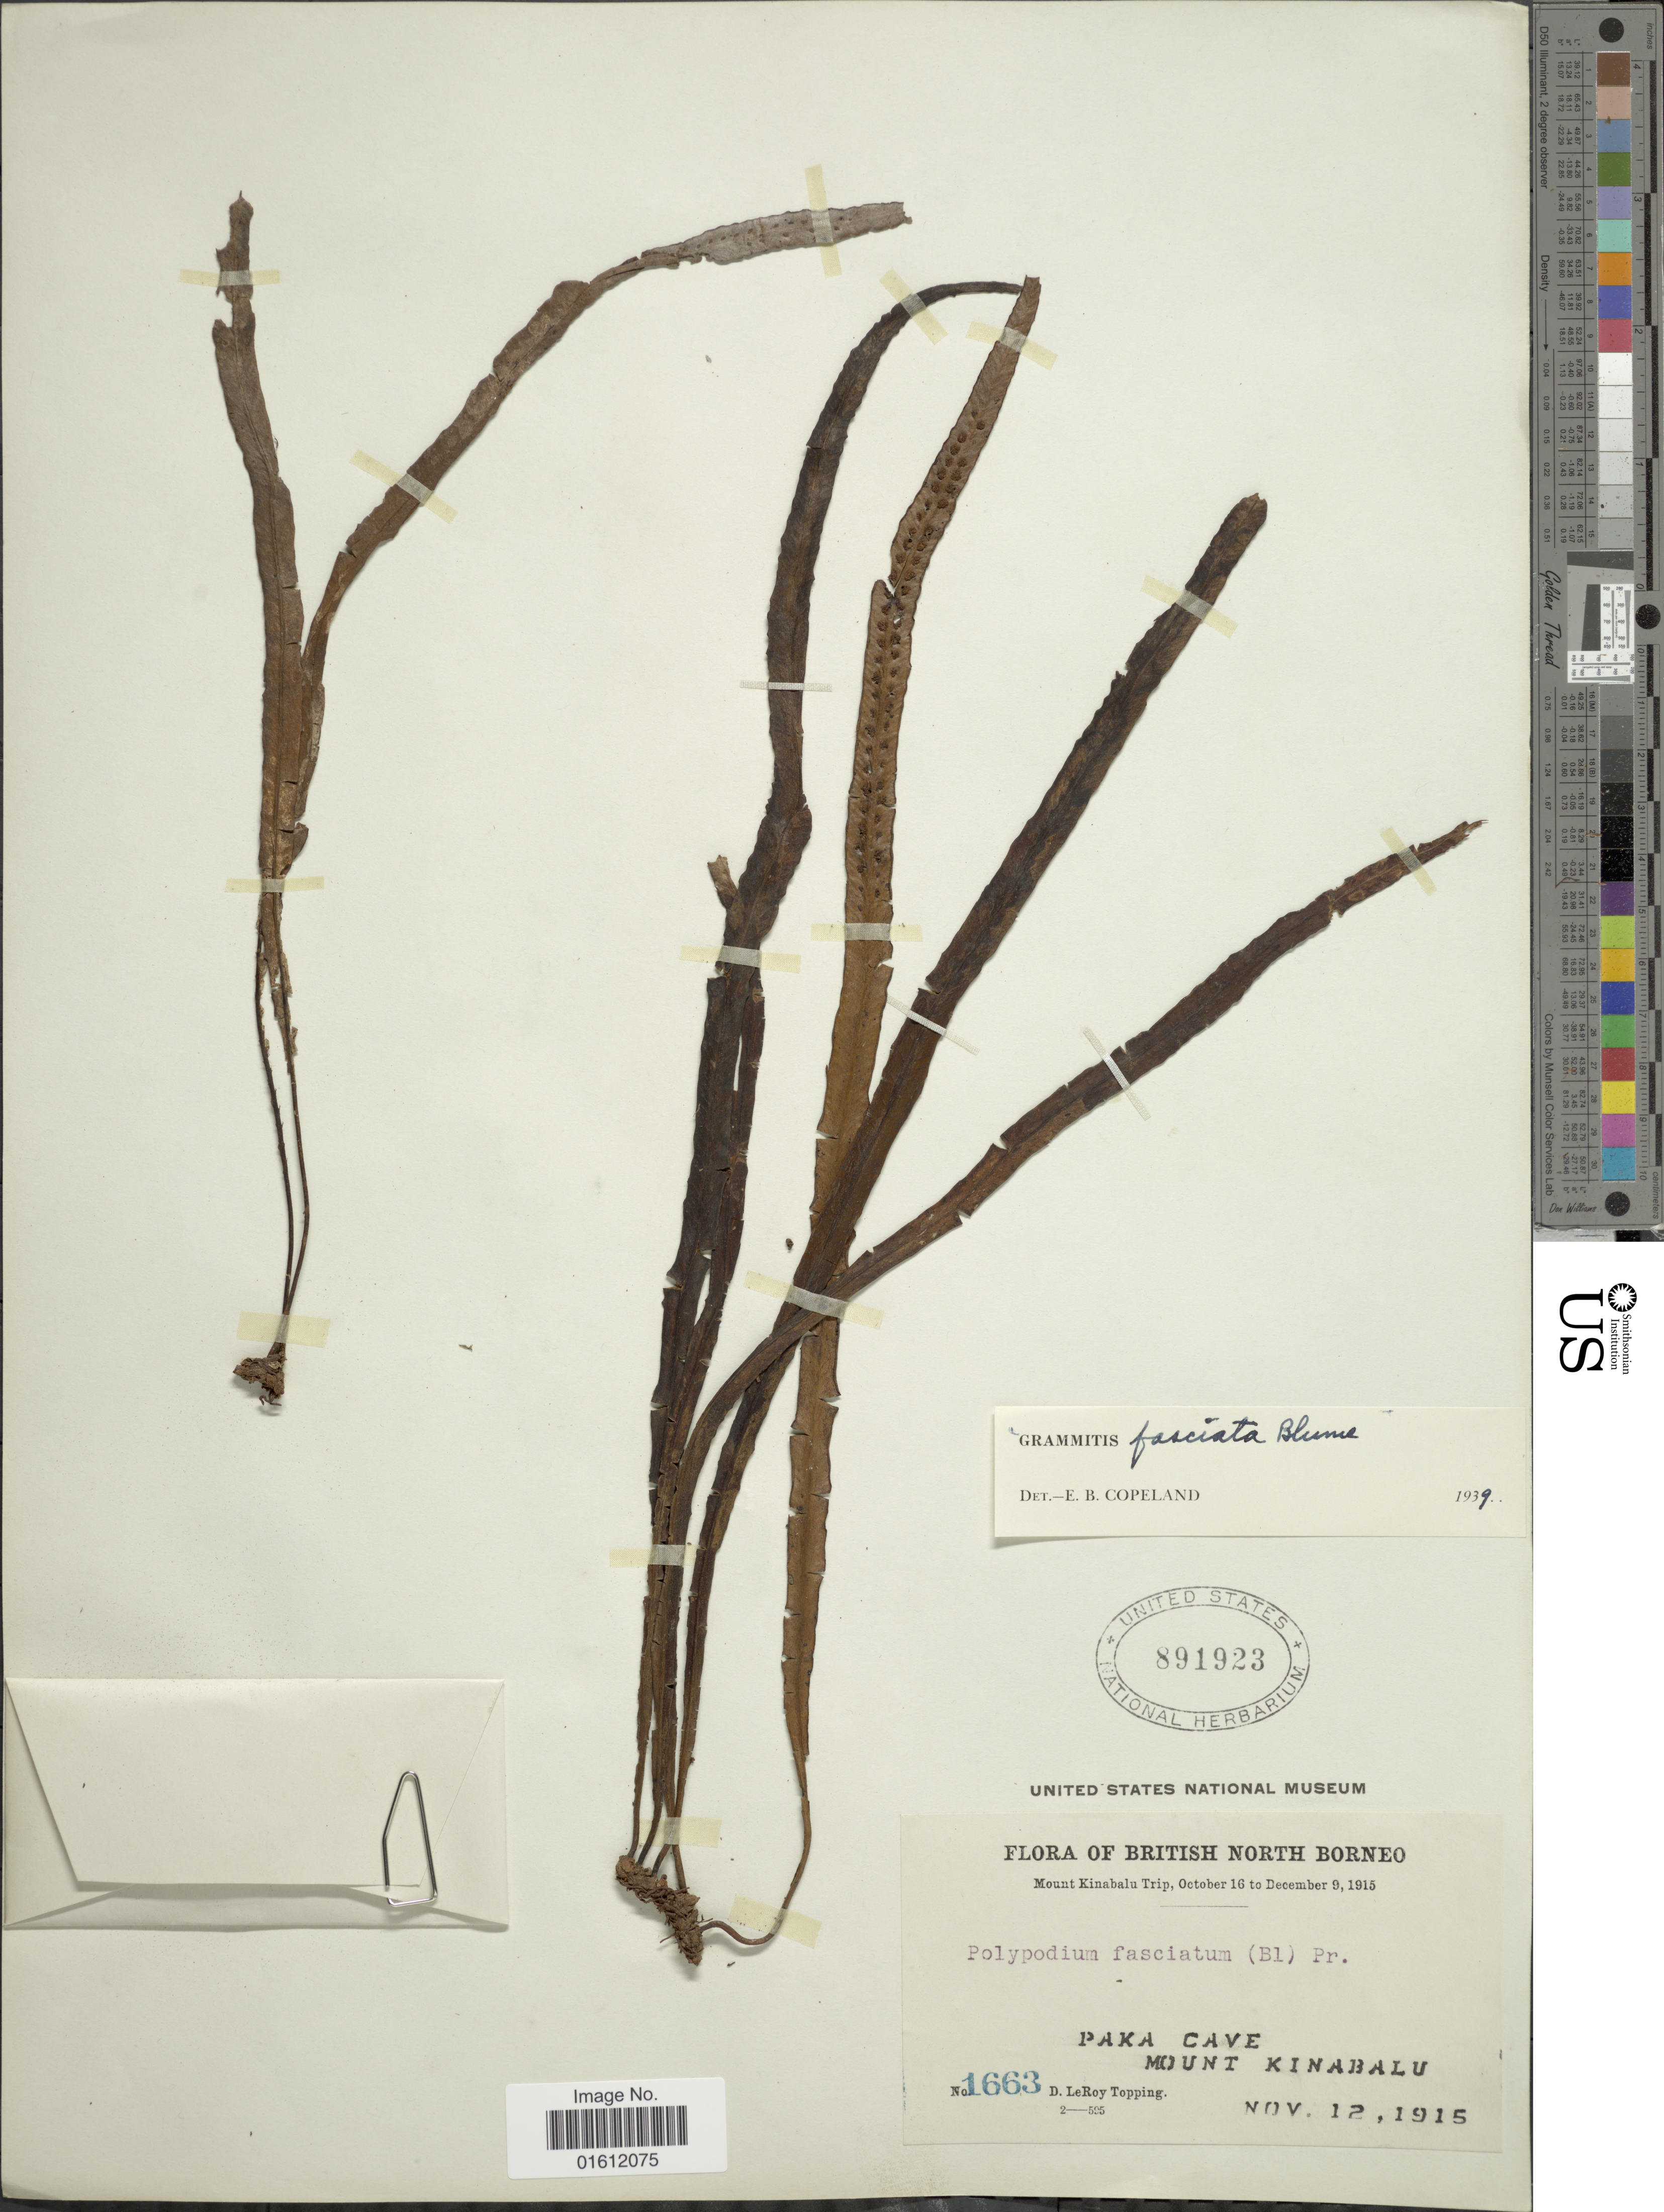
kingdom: Plantae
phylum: Tracheophyta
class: Polypodiopsida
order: Polypodiales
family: Polypodiaceae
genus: Oreogrammitis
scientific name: Oreogrammitis fasciata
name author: (Blume) Parris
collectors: D. L. Topping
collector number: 1663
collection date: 1915-11-12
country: Malaysia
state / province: Sabah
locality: British North Borneo, Paka Cave, Mount Kinabalu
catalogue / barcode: US 891923